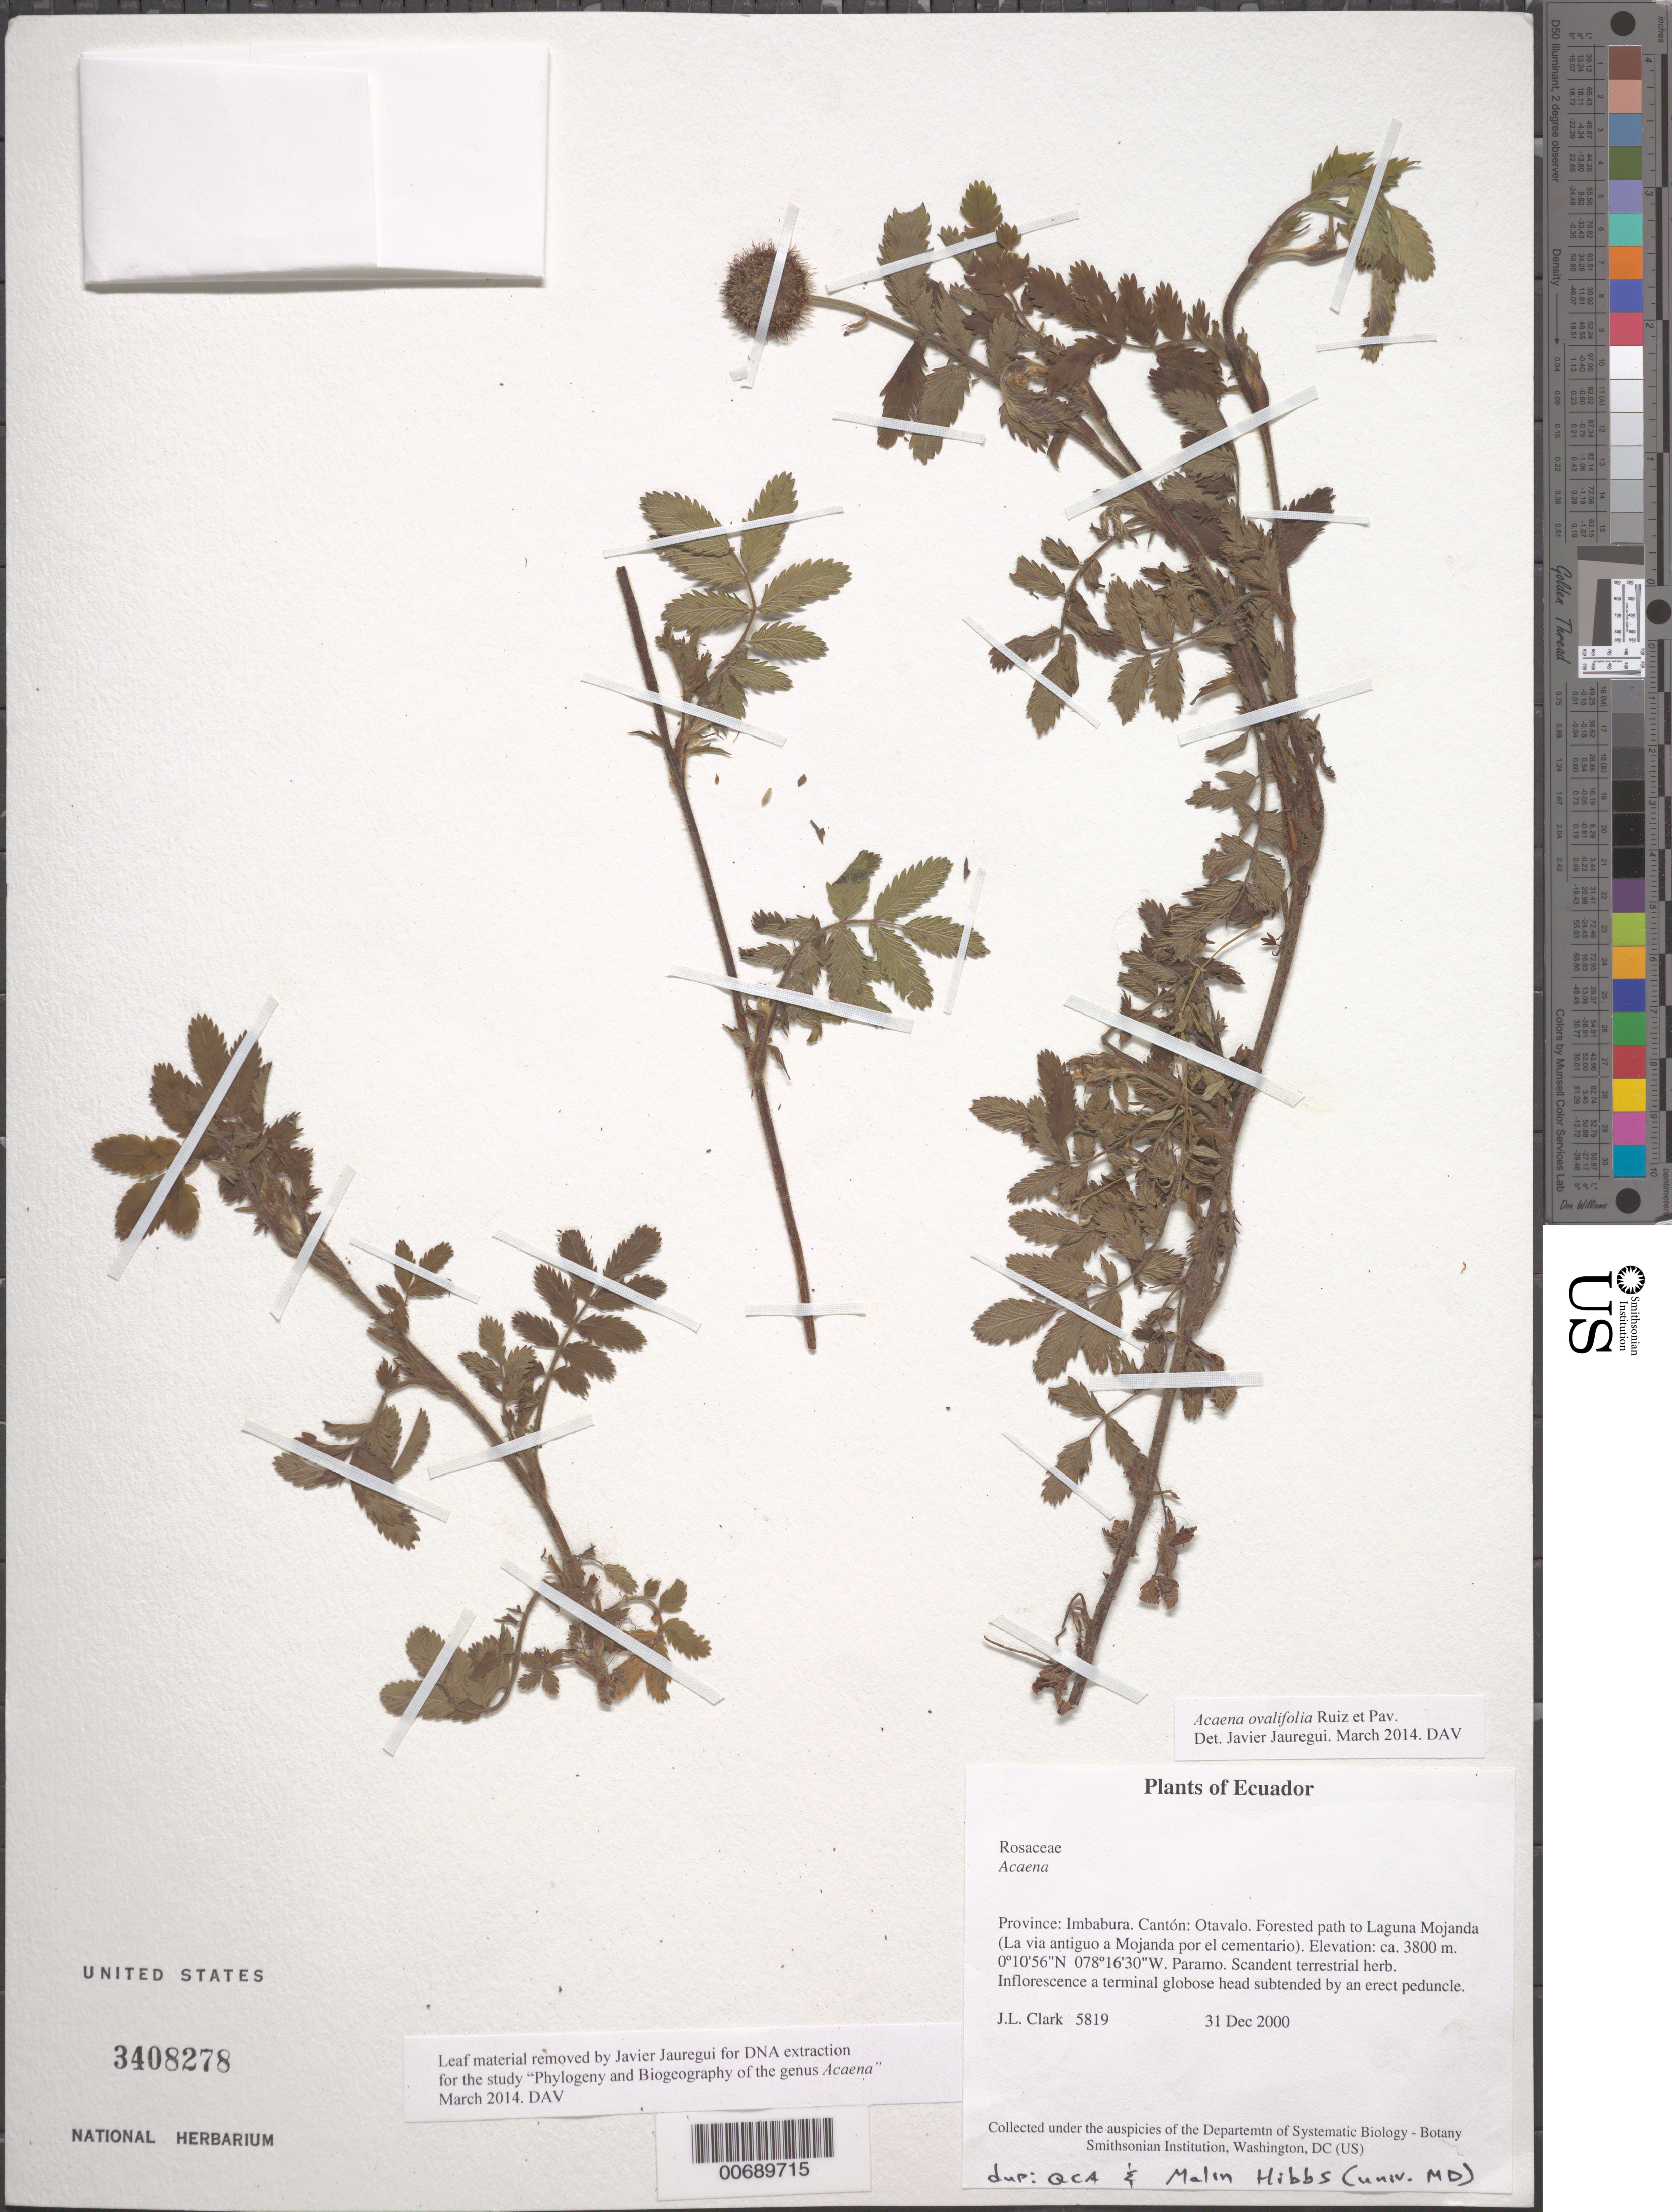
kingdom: Plantae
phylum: Tracheophyta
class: Magnoliopsida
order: Rosales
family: Rosaceae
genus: Acaena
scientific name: Acaena sp.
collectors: J. L. Clark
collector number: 5819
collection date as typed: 31 Dec 2000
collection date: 2000-12-31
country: Ecuador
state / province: Imbabura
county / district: Otavalo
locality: Forested path to Laguna Mojanda (La via Antiguo a Mojanda por el Cementa Rio).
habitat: Paramo.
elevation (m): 3800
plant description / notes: QCA, US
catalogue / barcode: US 3408278